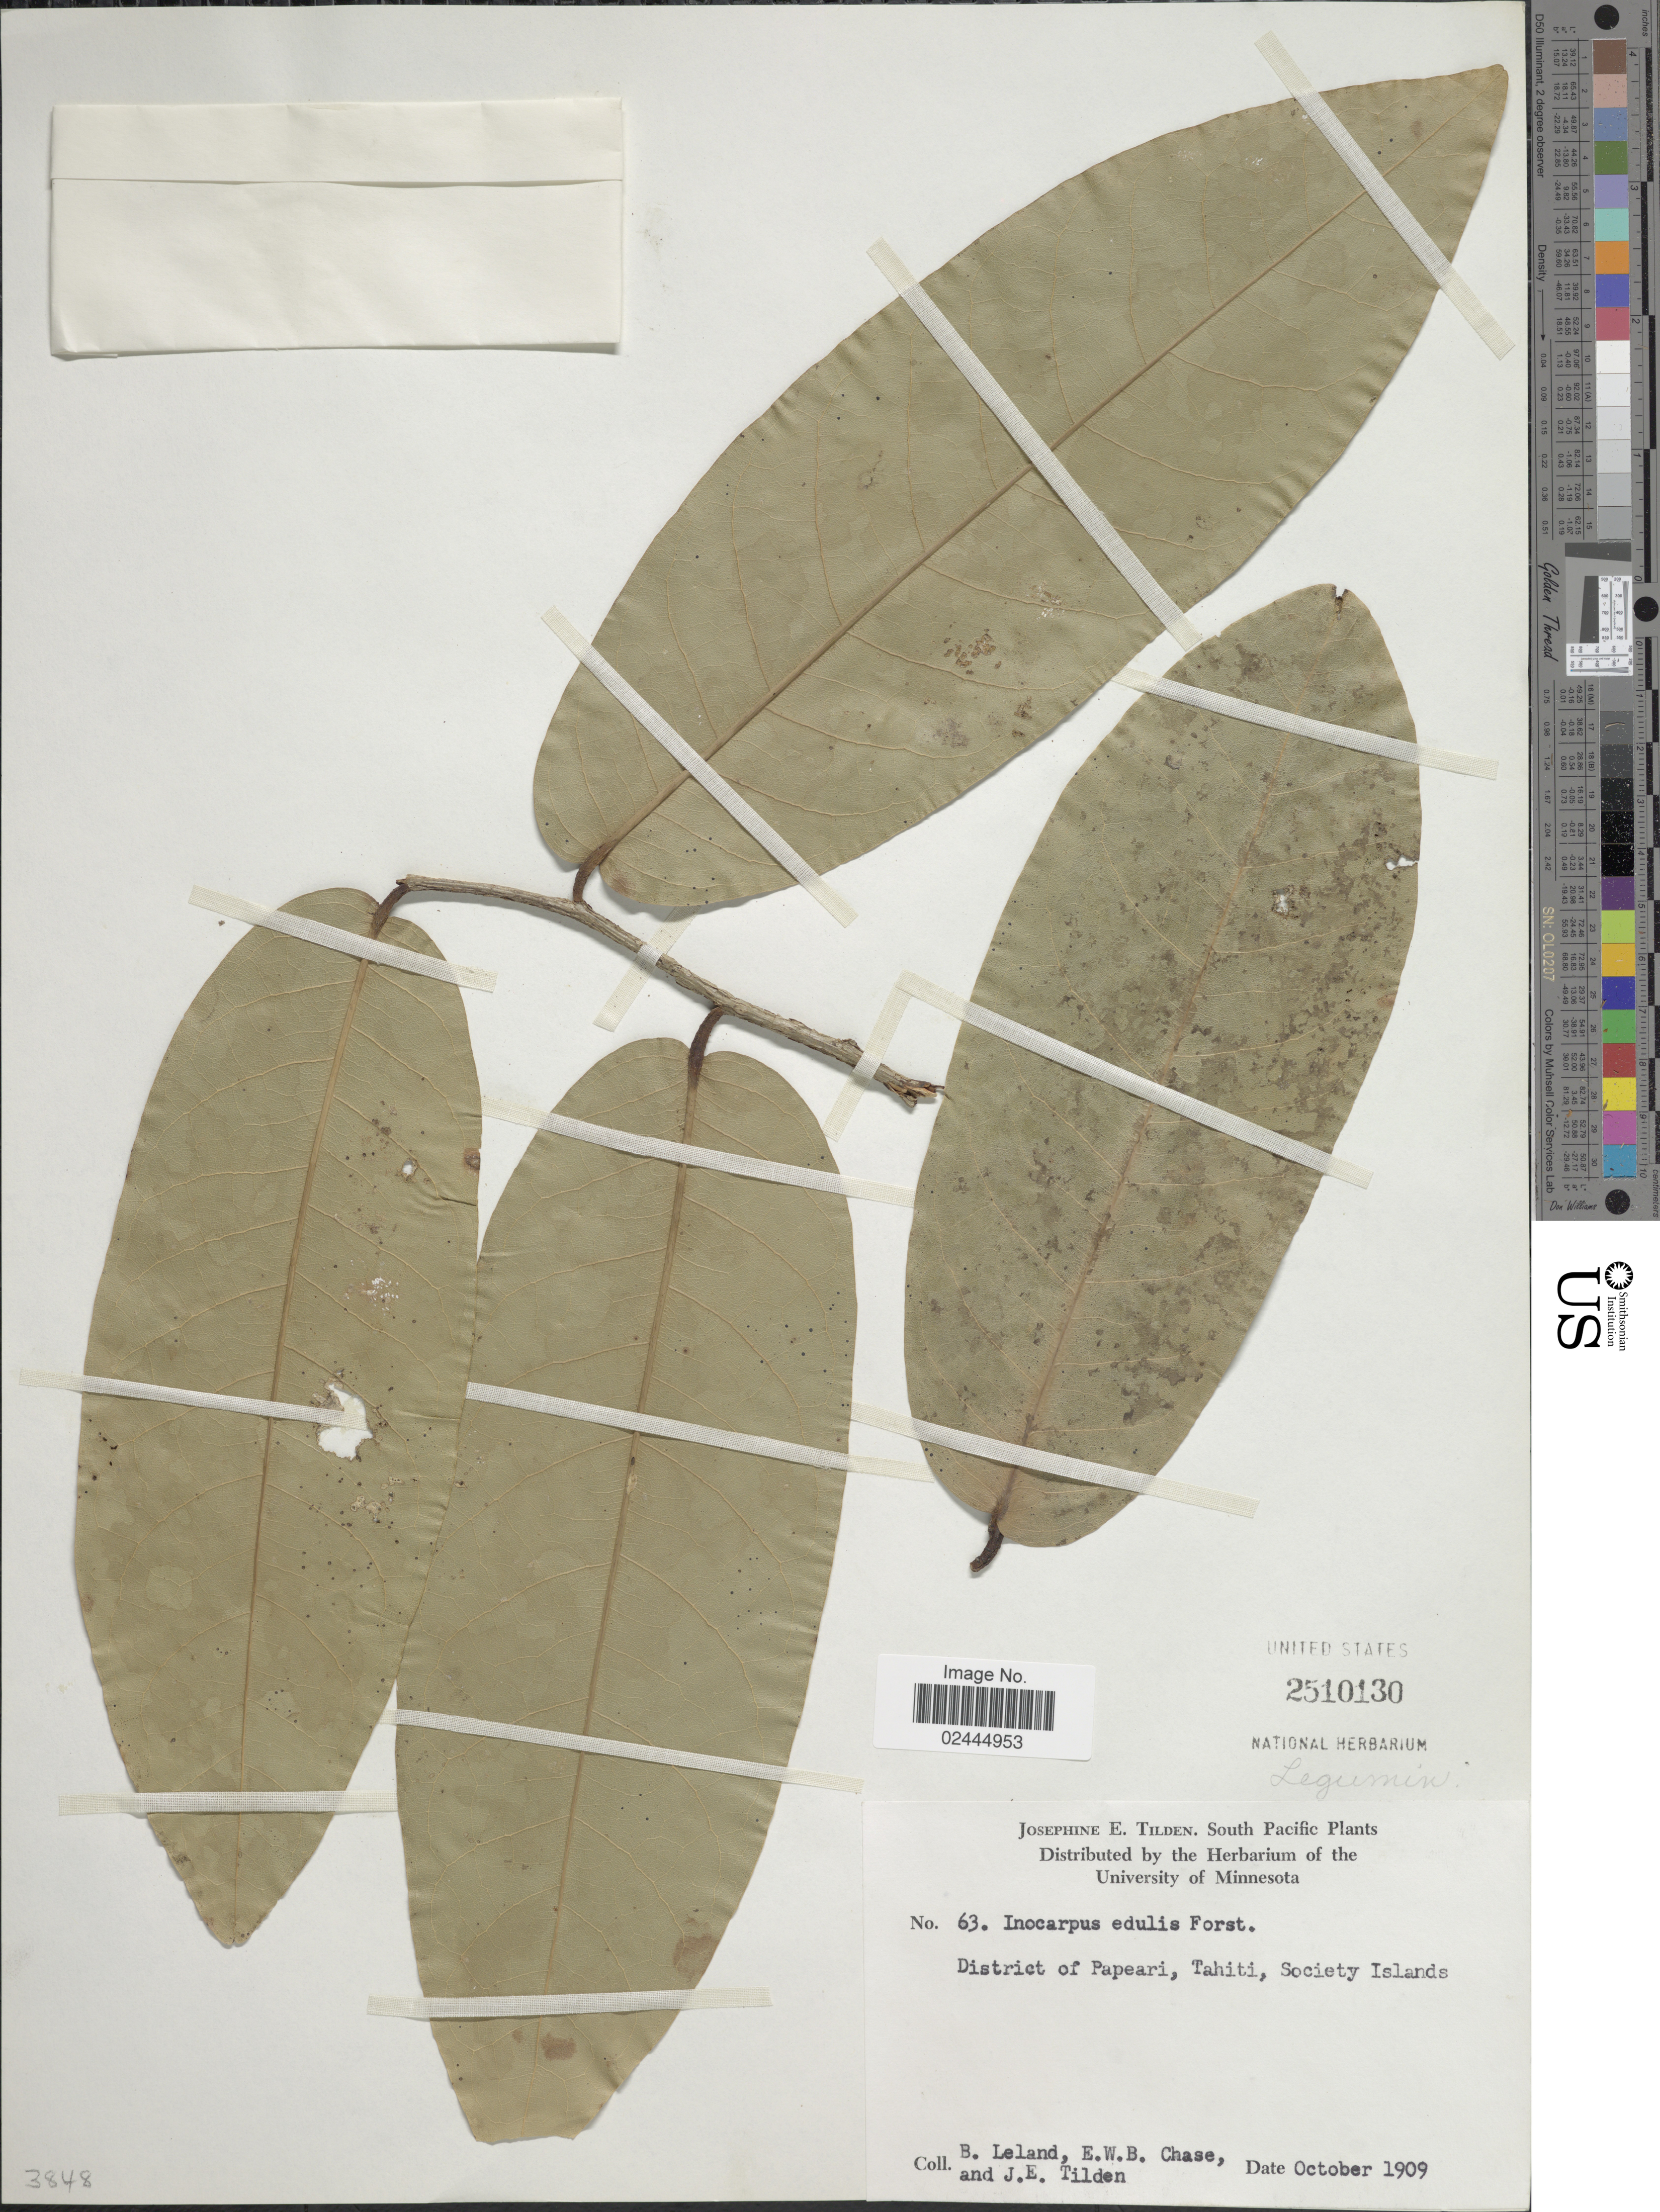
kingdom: Plantae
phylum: Tracheophyta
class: Magnoliopsida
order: Fabales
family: Fabaceae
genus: Inocarpus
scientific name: Inocarpus fagifer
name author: (Parkinson) Fosberg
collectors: B. Leland, E. W. Chase & J. E. Tilden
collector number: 63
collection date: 1909-10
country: French Polynesia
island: Tahiti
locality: South Pacific. District of Papeari, Tahiti, Society Islands.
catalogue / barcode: US 2510130